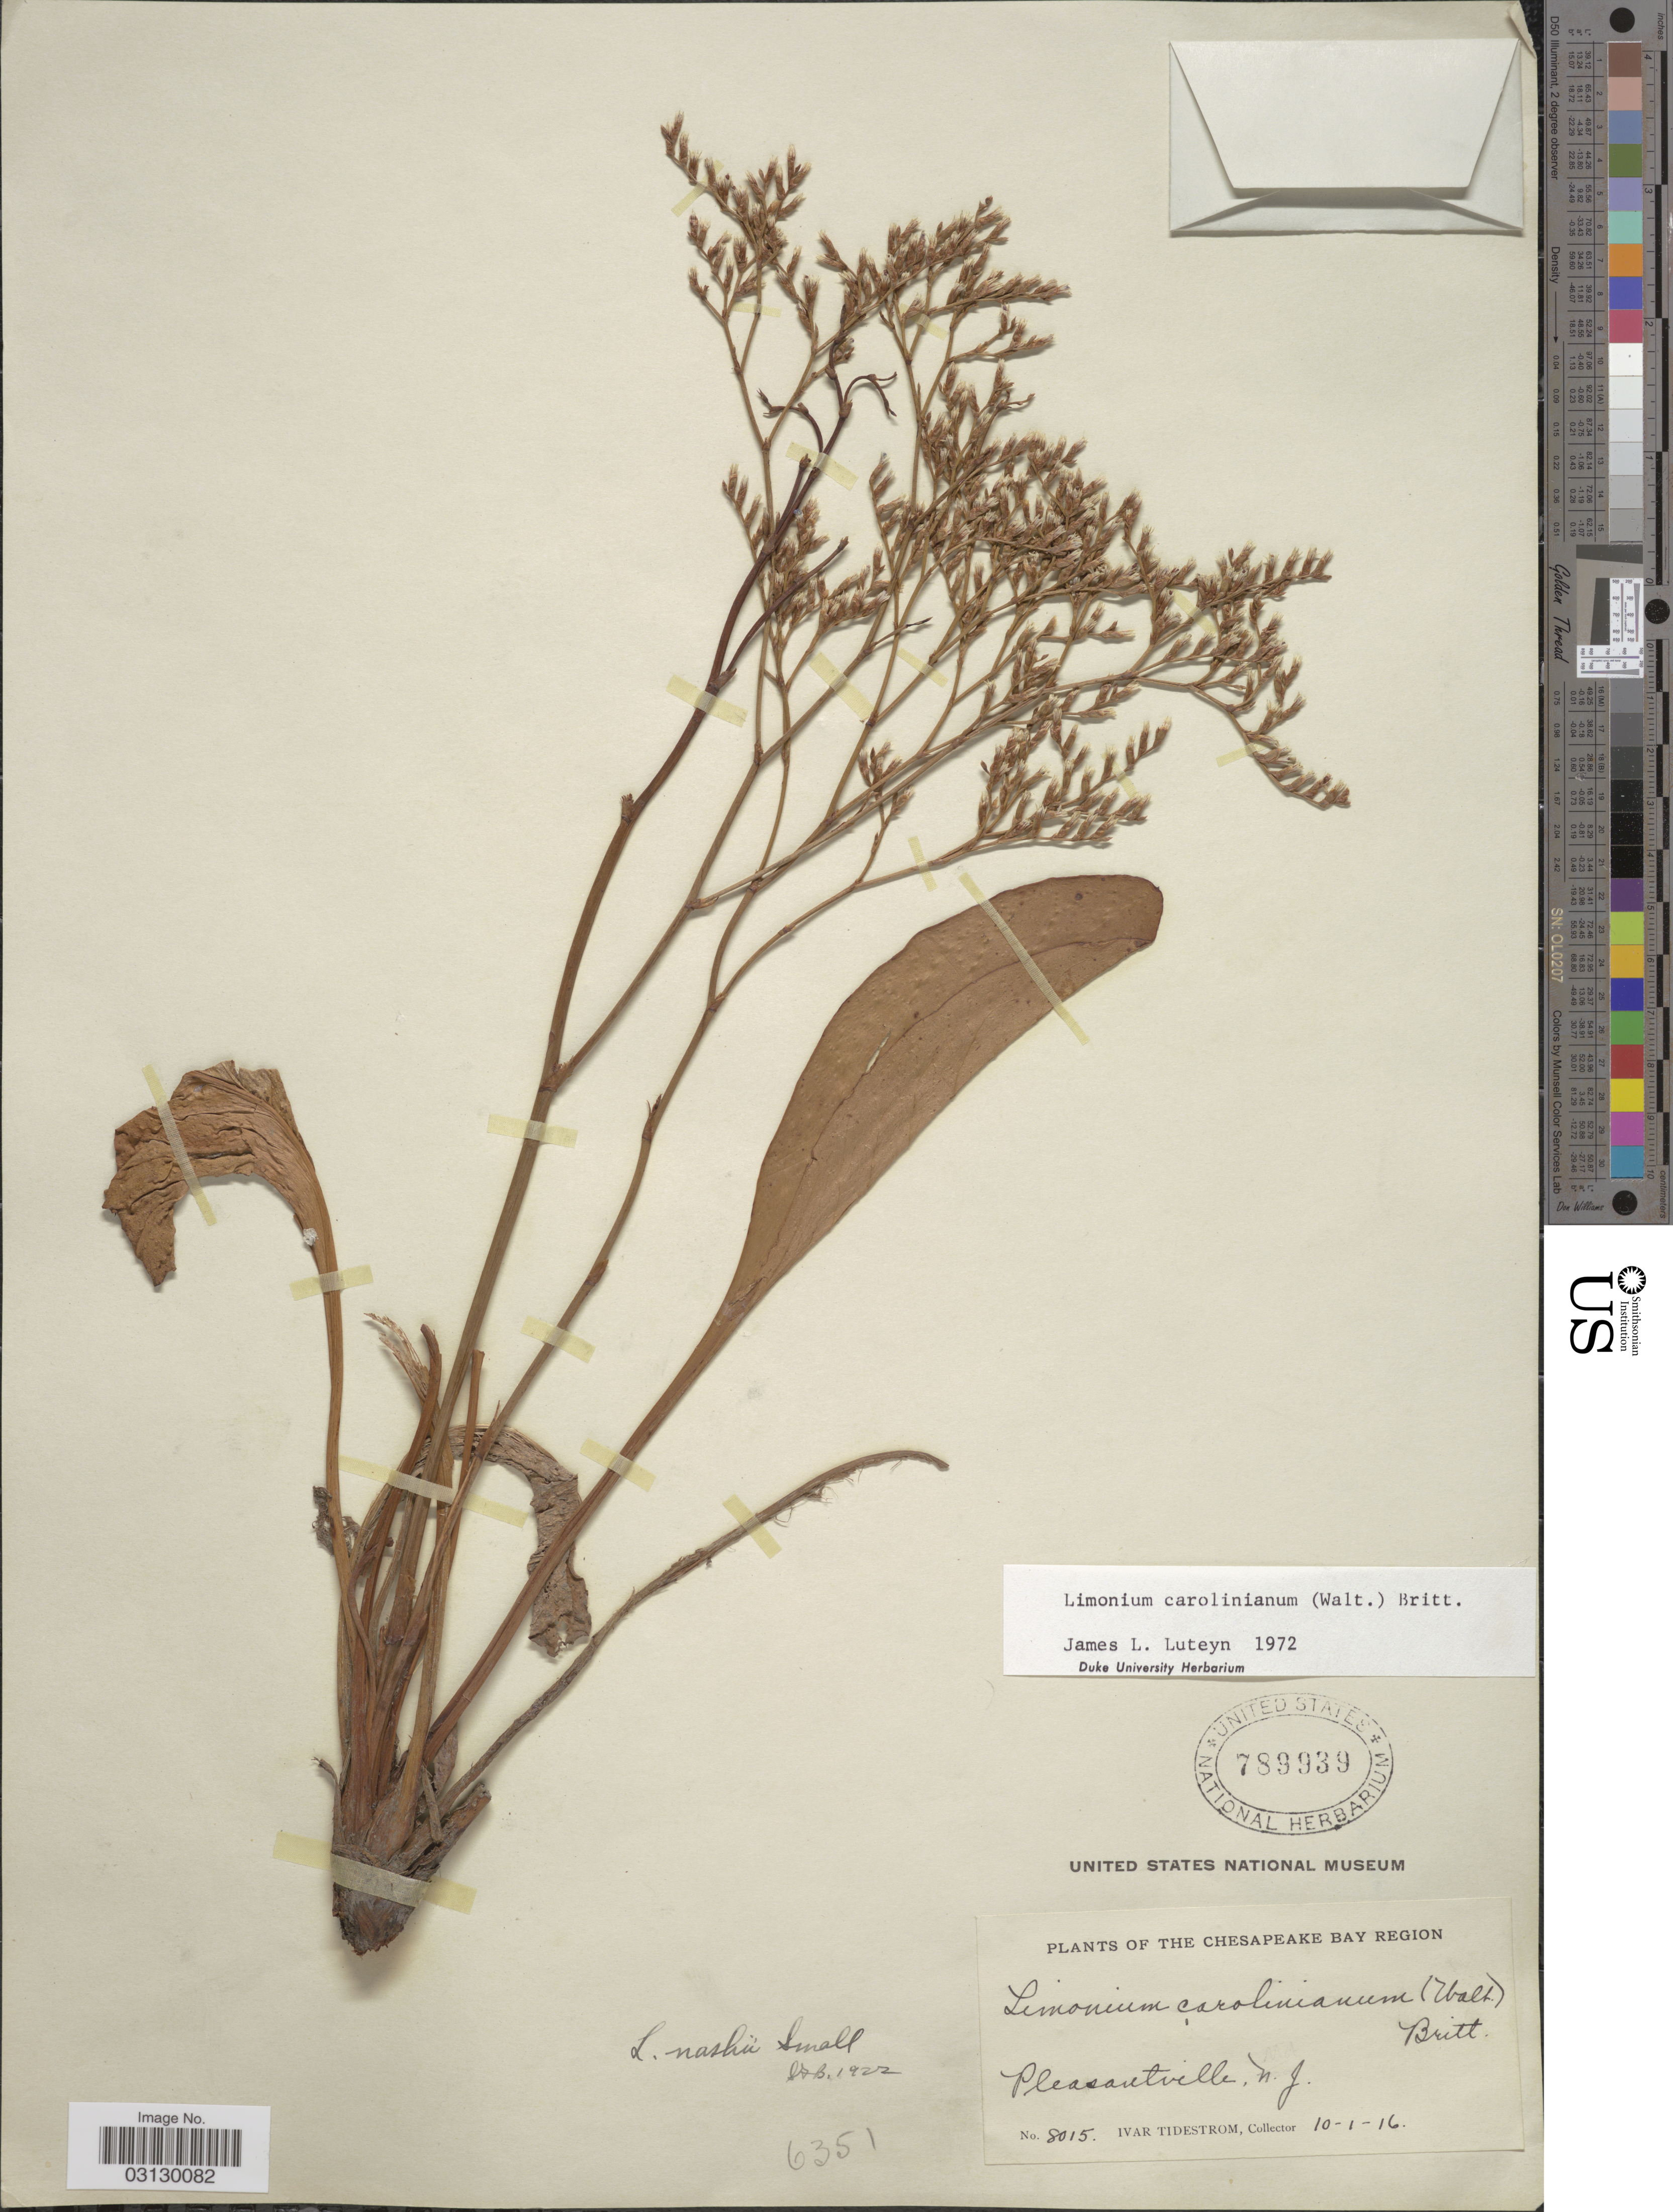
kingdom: Plantae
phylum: Tracheophyta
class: Magnoliopsida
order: Caryophyllales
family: Plumbaginaceae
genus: Limonium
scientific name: Limonium carolinianum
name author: (Walter) Britton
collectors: I. F. Tidestrom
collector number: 8015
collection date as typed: Transcribed d/m/y: 10/1/16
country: United States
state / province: New Jersey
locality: The Chesapeake Bay Region. Pleasantville.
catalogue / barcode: US 789939